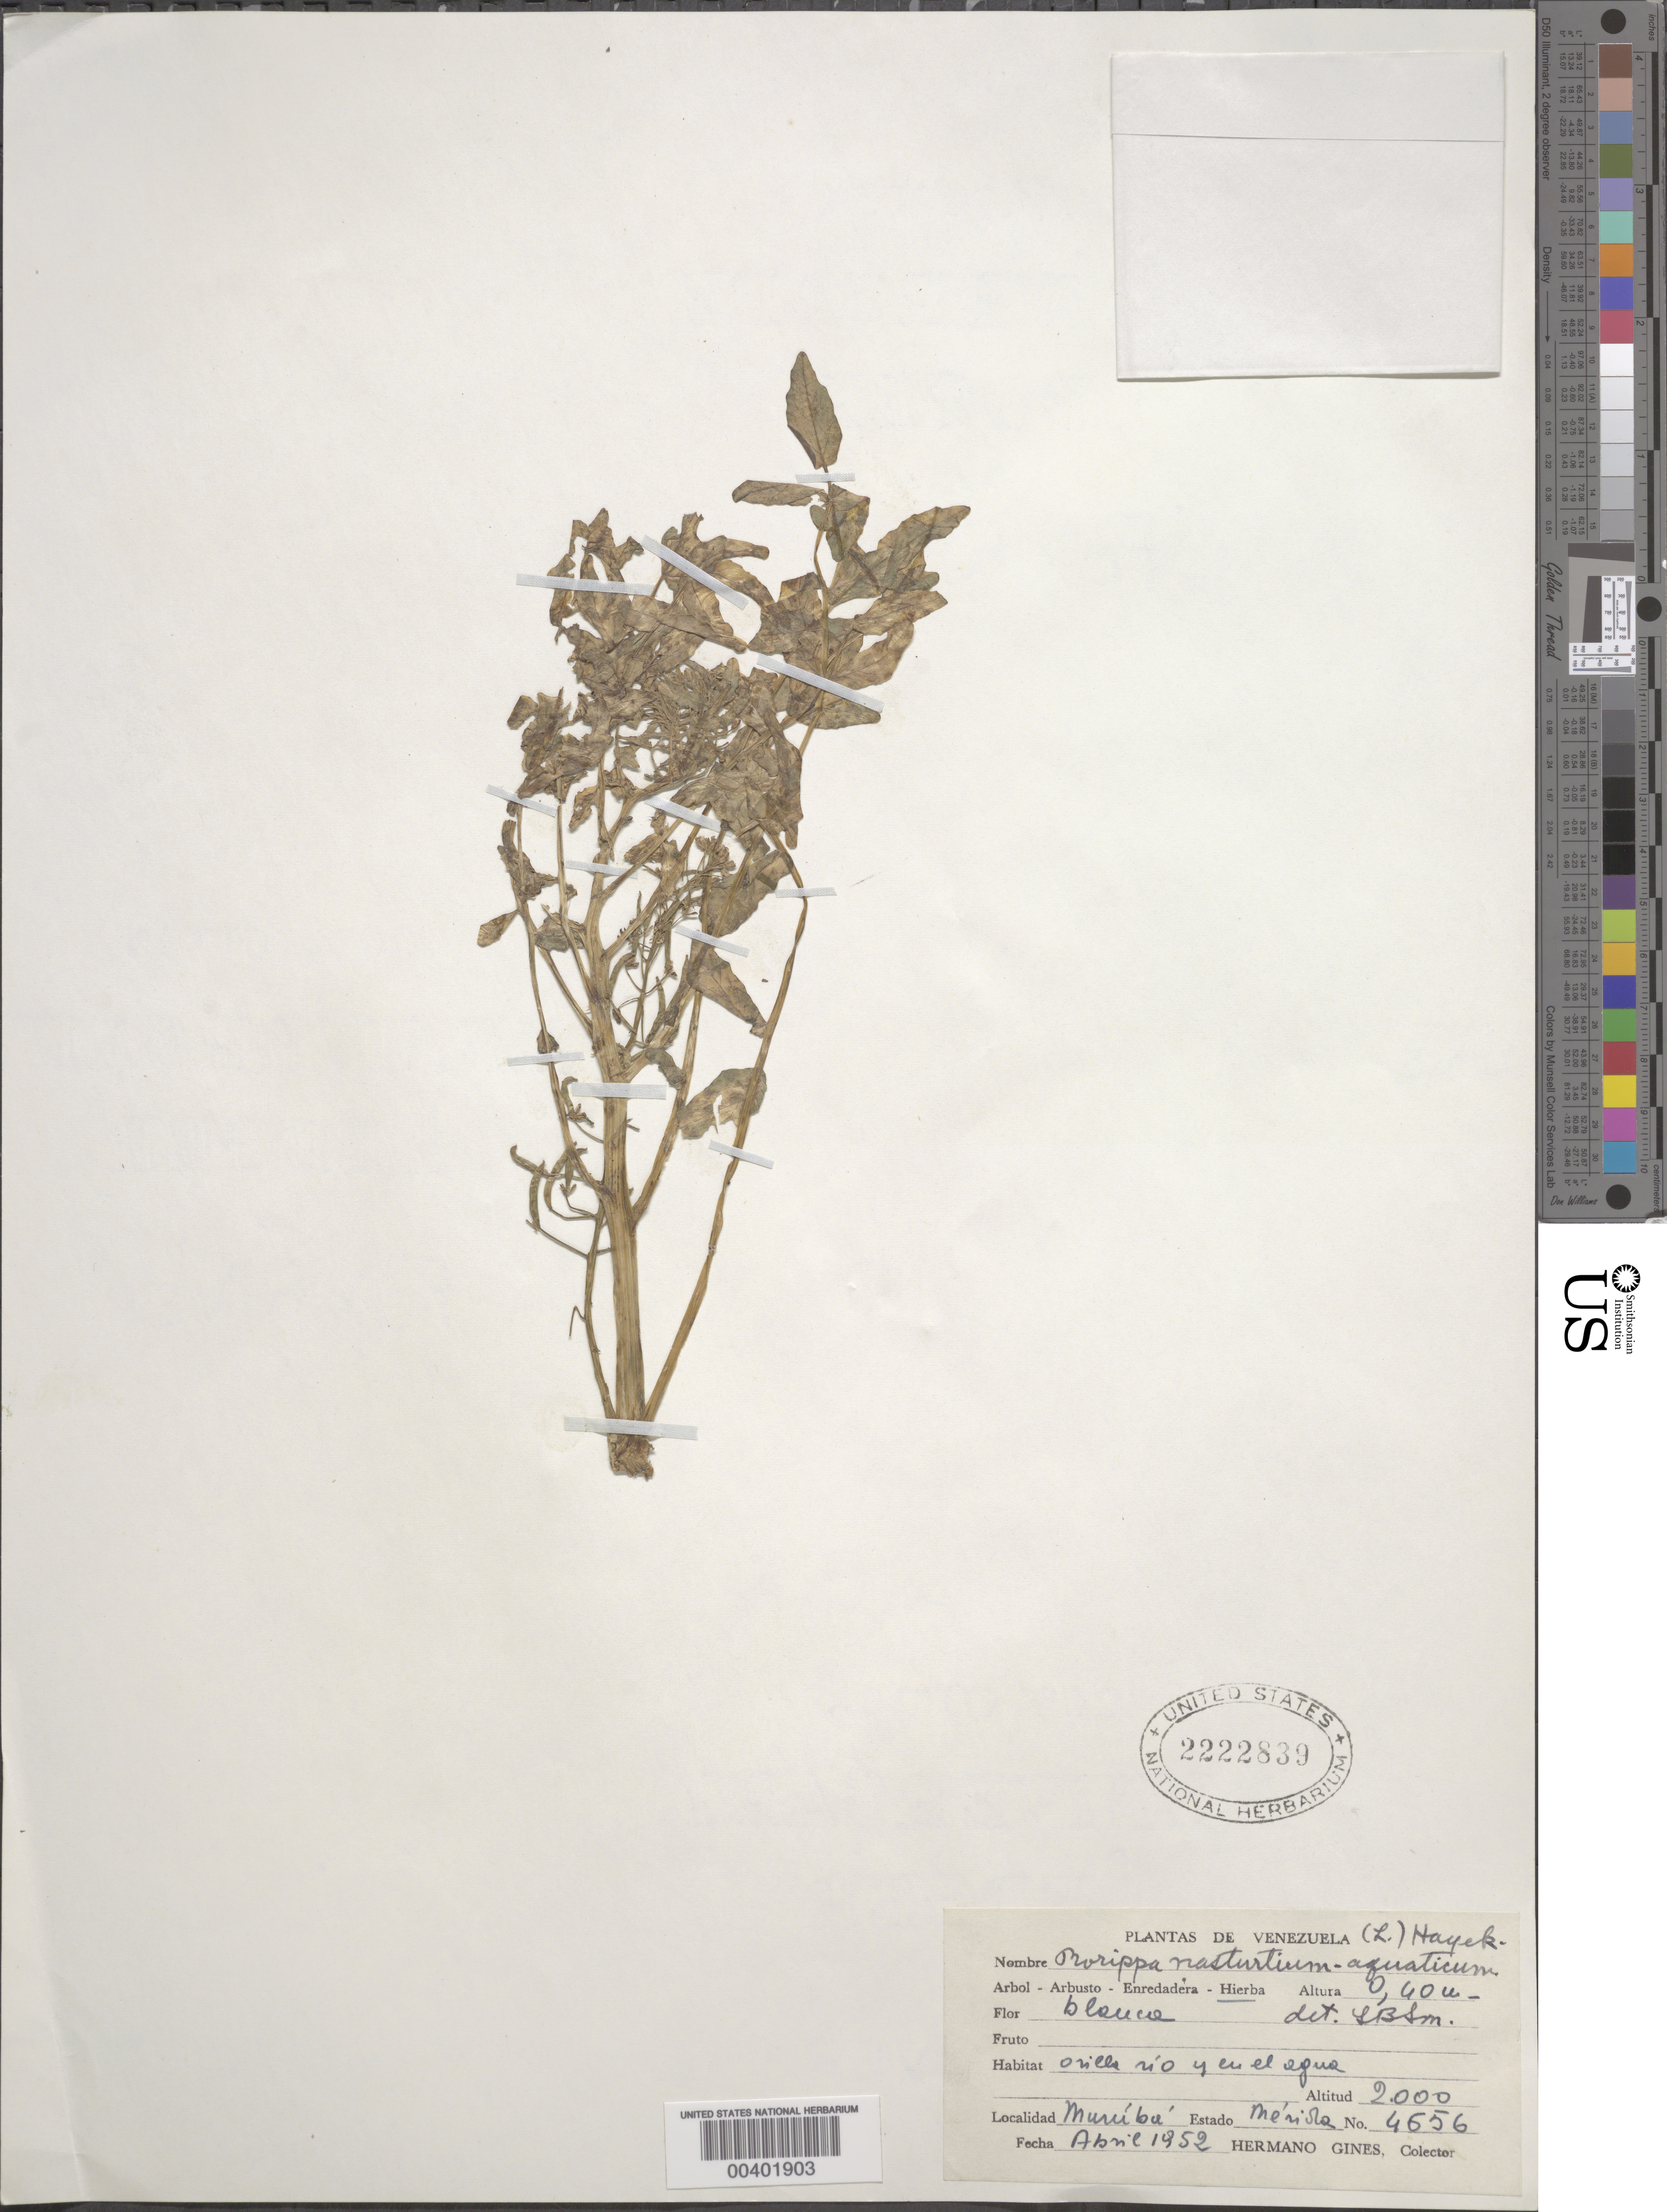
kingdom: Plantae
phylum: Tracheophyta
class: Magnoliopsida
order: Brassicales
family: Brassicaceae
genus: Nasturtium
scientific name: Nasturtium officinale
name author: R. Br.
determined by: Strong, M. T., (US), Smithsonian Institution - National Museum of Natural History (UNITED STATES)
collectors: Bro. Gines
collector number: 4656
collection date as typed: Apr 1952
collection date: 1952-04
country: Venezuela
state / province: Mérida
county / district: Rangel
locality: Mucurubá Mucuruba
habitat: orilla río y en el agua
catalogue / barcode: US 2222839